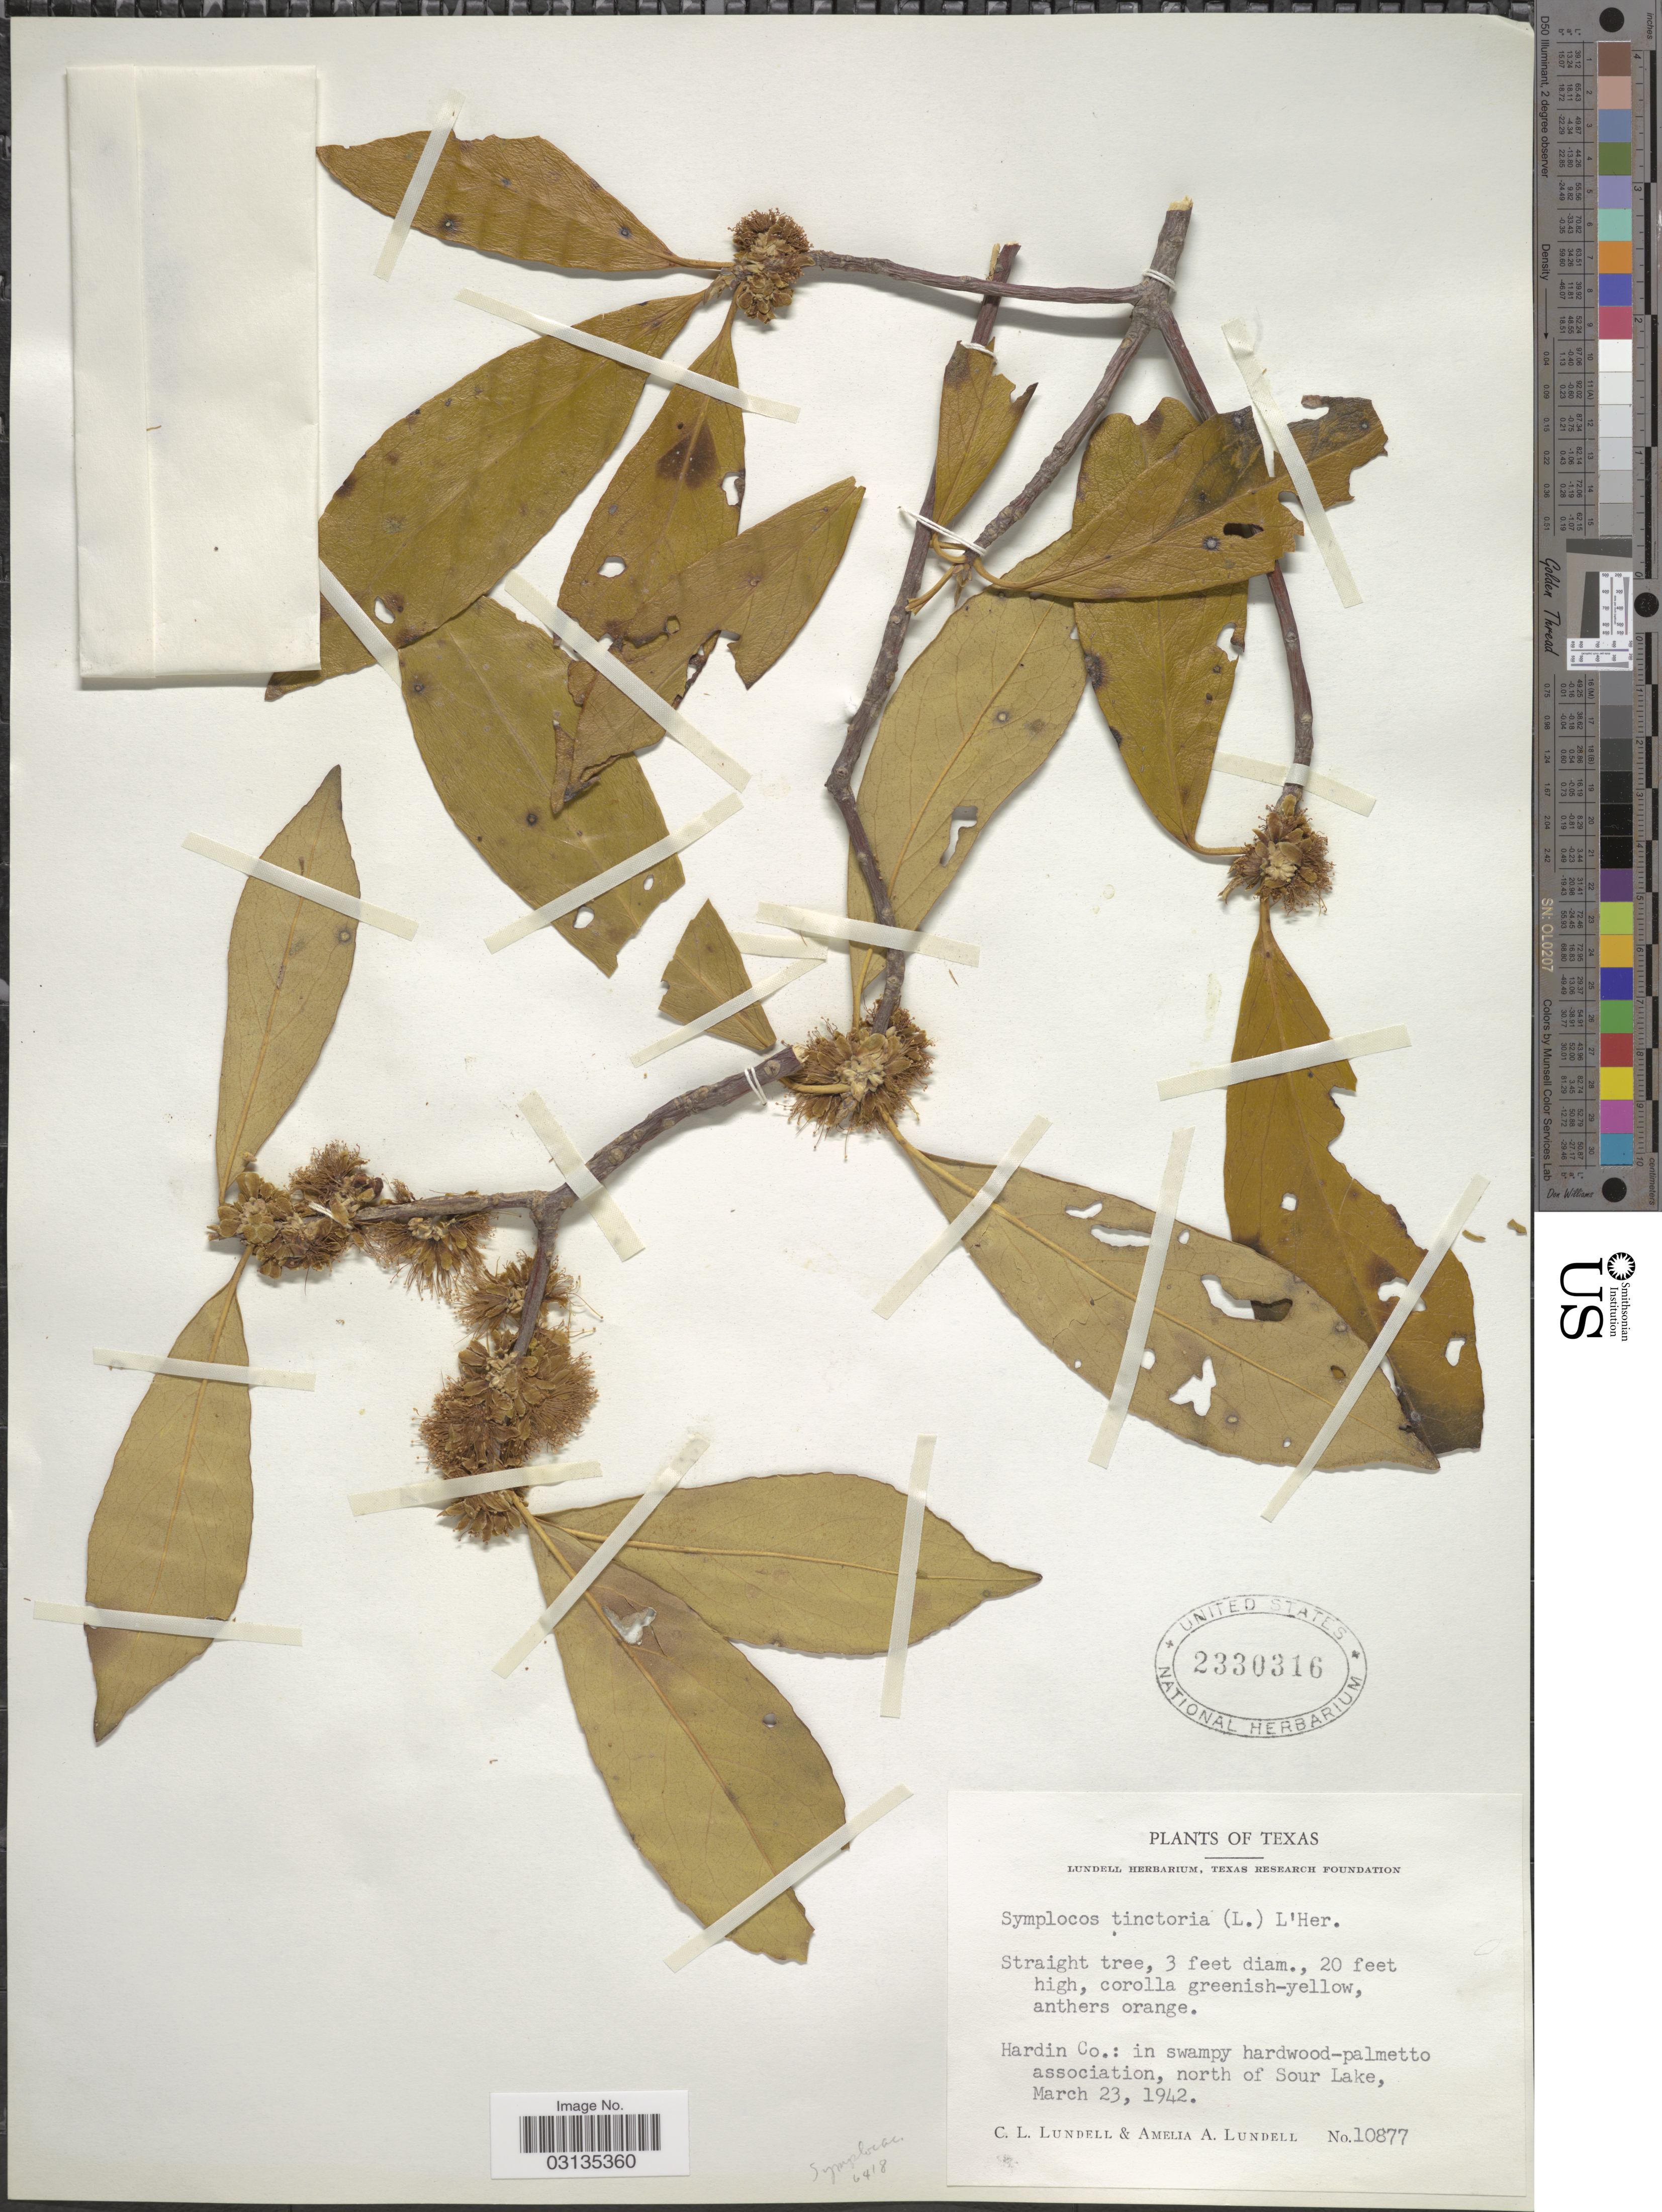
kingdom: Plantae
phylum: Tracheophyta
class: Magnoliopsida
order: Ericales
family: Symplocaceae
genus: Symplocos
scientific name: Symplocos tinctoria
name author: (L.) L'Hér.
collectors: C. L. Lundell & A. A. Lundell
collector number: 10877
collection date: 1942-03-23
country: United States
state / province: Texas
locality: Hardin Co.: in swampy hardwood-palmetto association, north of Sour Lake.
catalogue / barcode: US 2330316